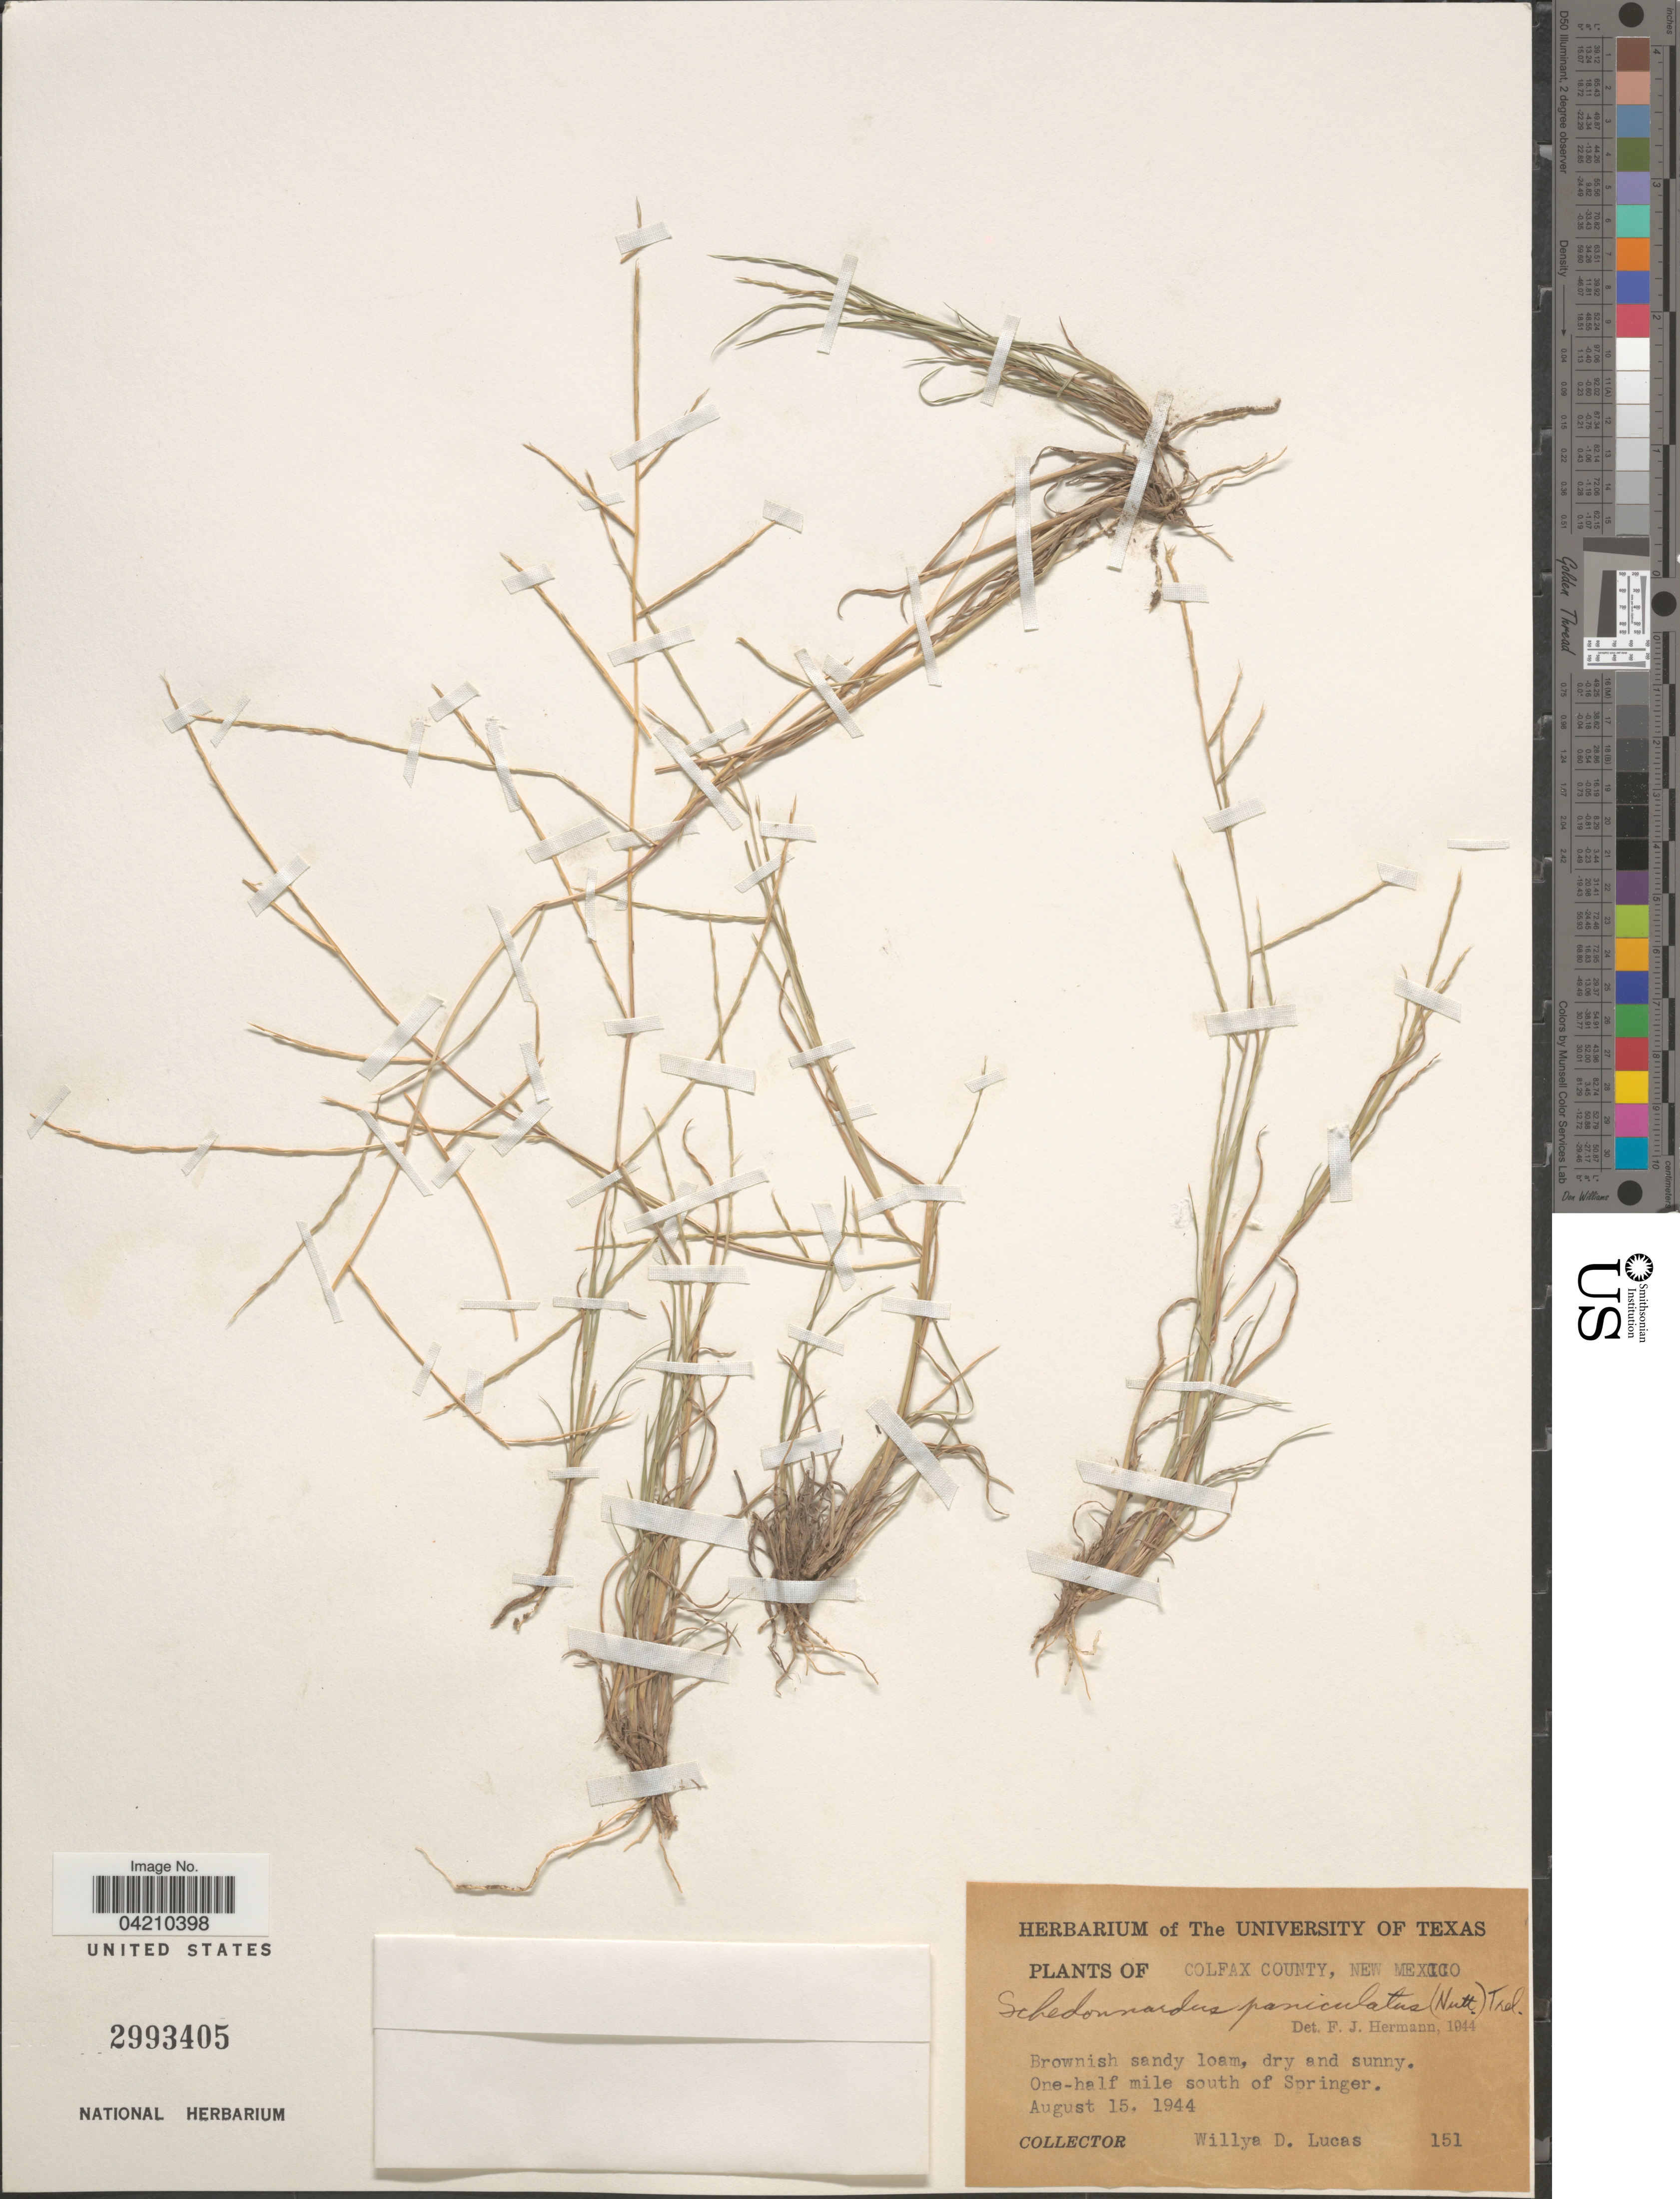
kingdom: Plantae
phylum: Tracheophyta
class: Liliopsida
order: Poales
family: Poaceae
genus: Muhlenbergia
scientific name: Muhlenbergia paniculata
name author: (Nutt.) Columbus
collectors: W. Lucas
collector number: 151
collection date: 1944-08-15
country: United States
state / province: New Mexico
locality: Colfax County. One-half mile south of Springer.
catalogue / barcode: US 2993405